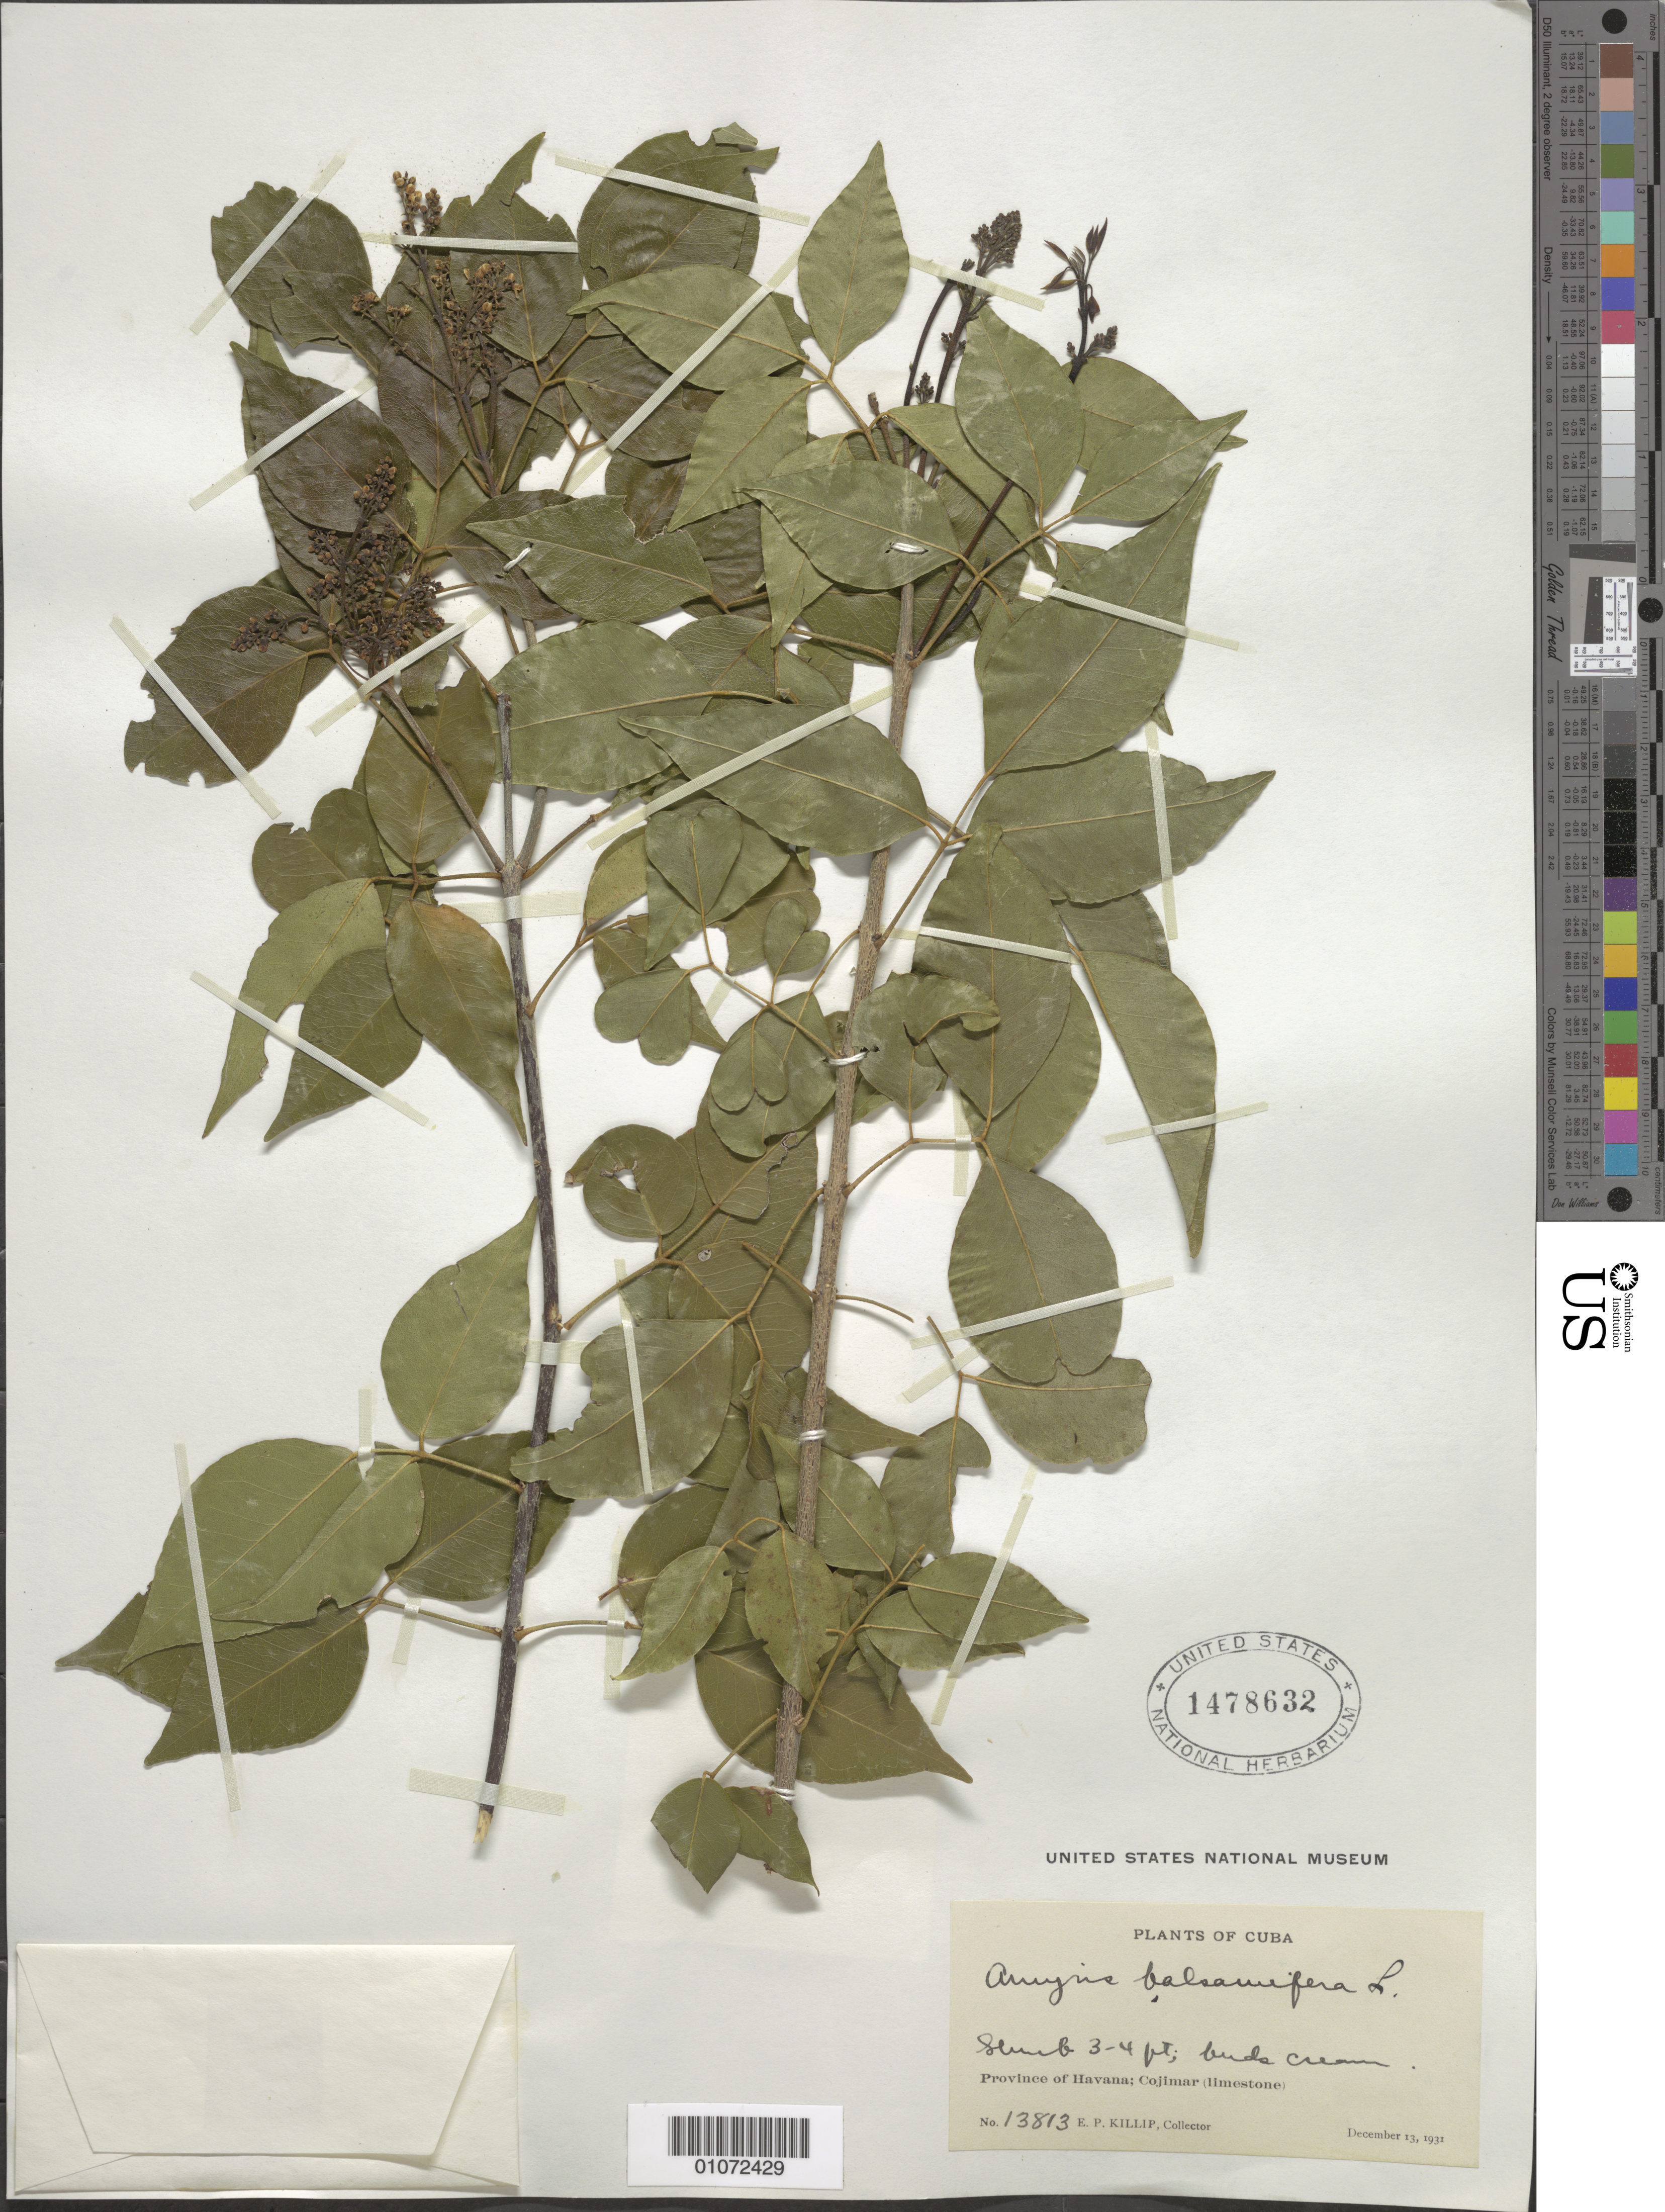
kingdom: Plantae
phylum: Tracheophyta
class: Magnoliopsida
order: Sapindales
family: Rutaceae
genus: Amyris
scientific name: Amyris balsamifera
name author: L.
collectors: E. P. Killip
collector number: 13813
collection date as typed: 13 Dec 1931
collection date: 1931-12-13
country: Cuba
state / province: La Habana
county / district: Municipio Habana del Este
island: Cuba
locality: Cojimar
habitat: Limestone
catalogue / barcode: US 1478632